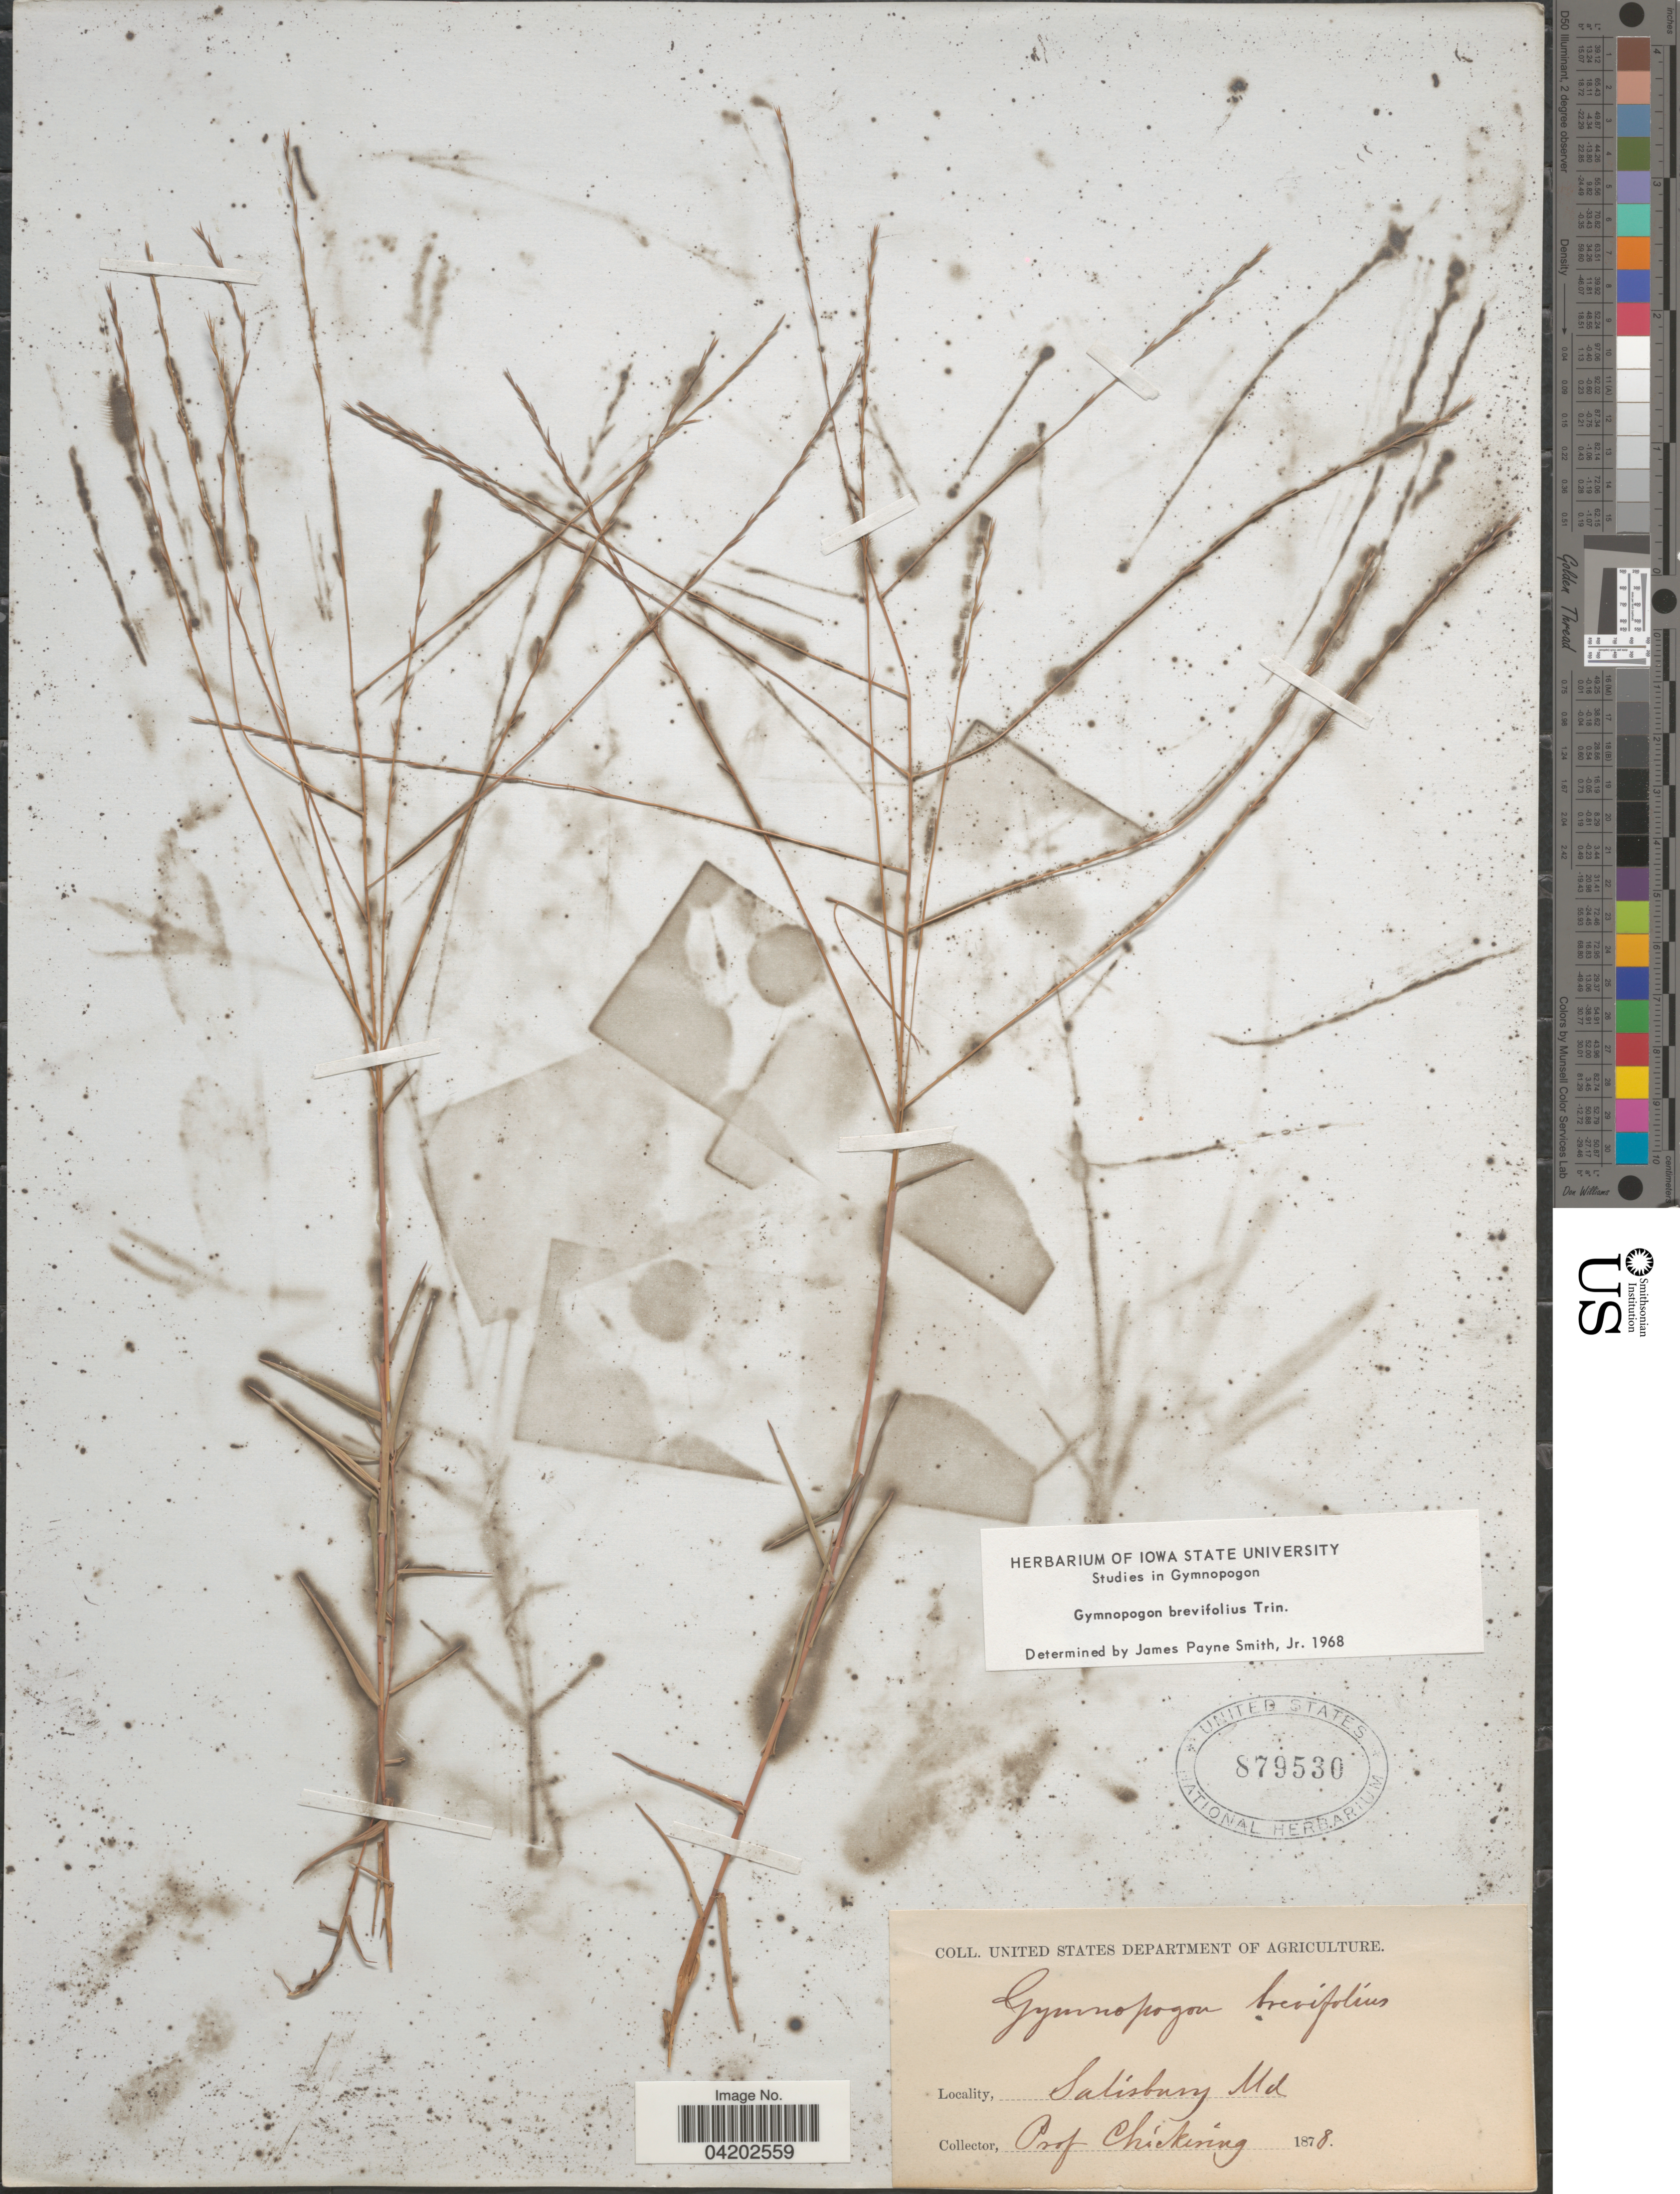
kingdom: Plantae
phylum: Tracheophyta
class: Liliopsida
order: Poales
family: Poaceae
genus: Gymnopogon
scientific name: Gymnopogon brevifolius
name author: Trin.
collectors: -. Chickering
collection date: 1878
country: United States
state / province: Maryland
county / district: Wicomico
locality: Salisbury.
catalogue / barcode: US 879530